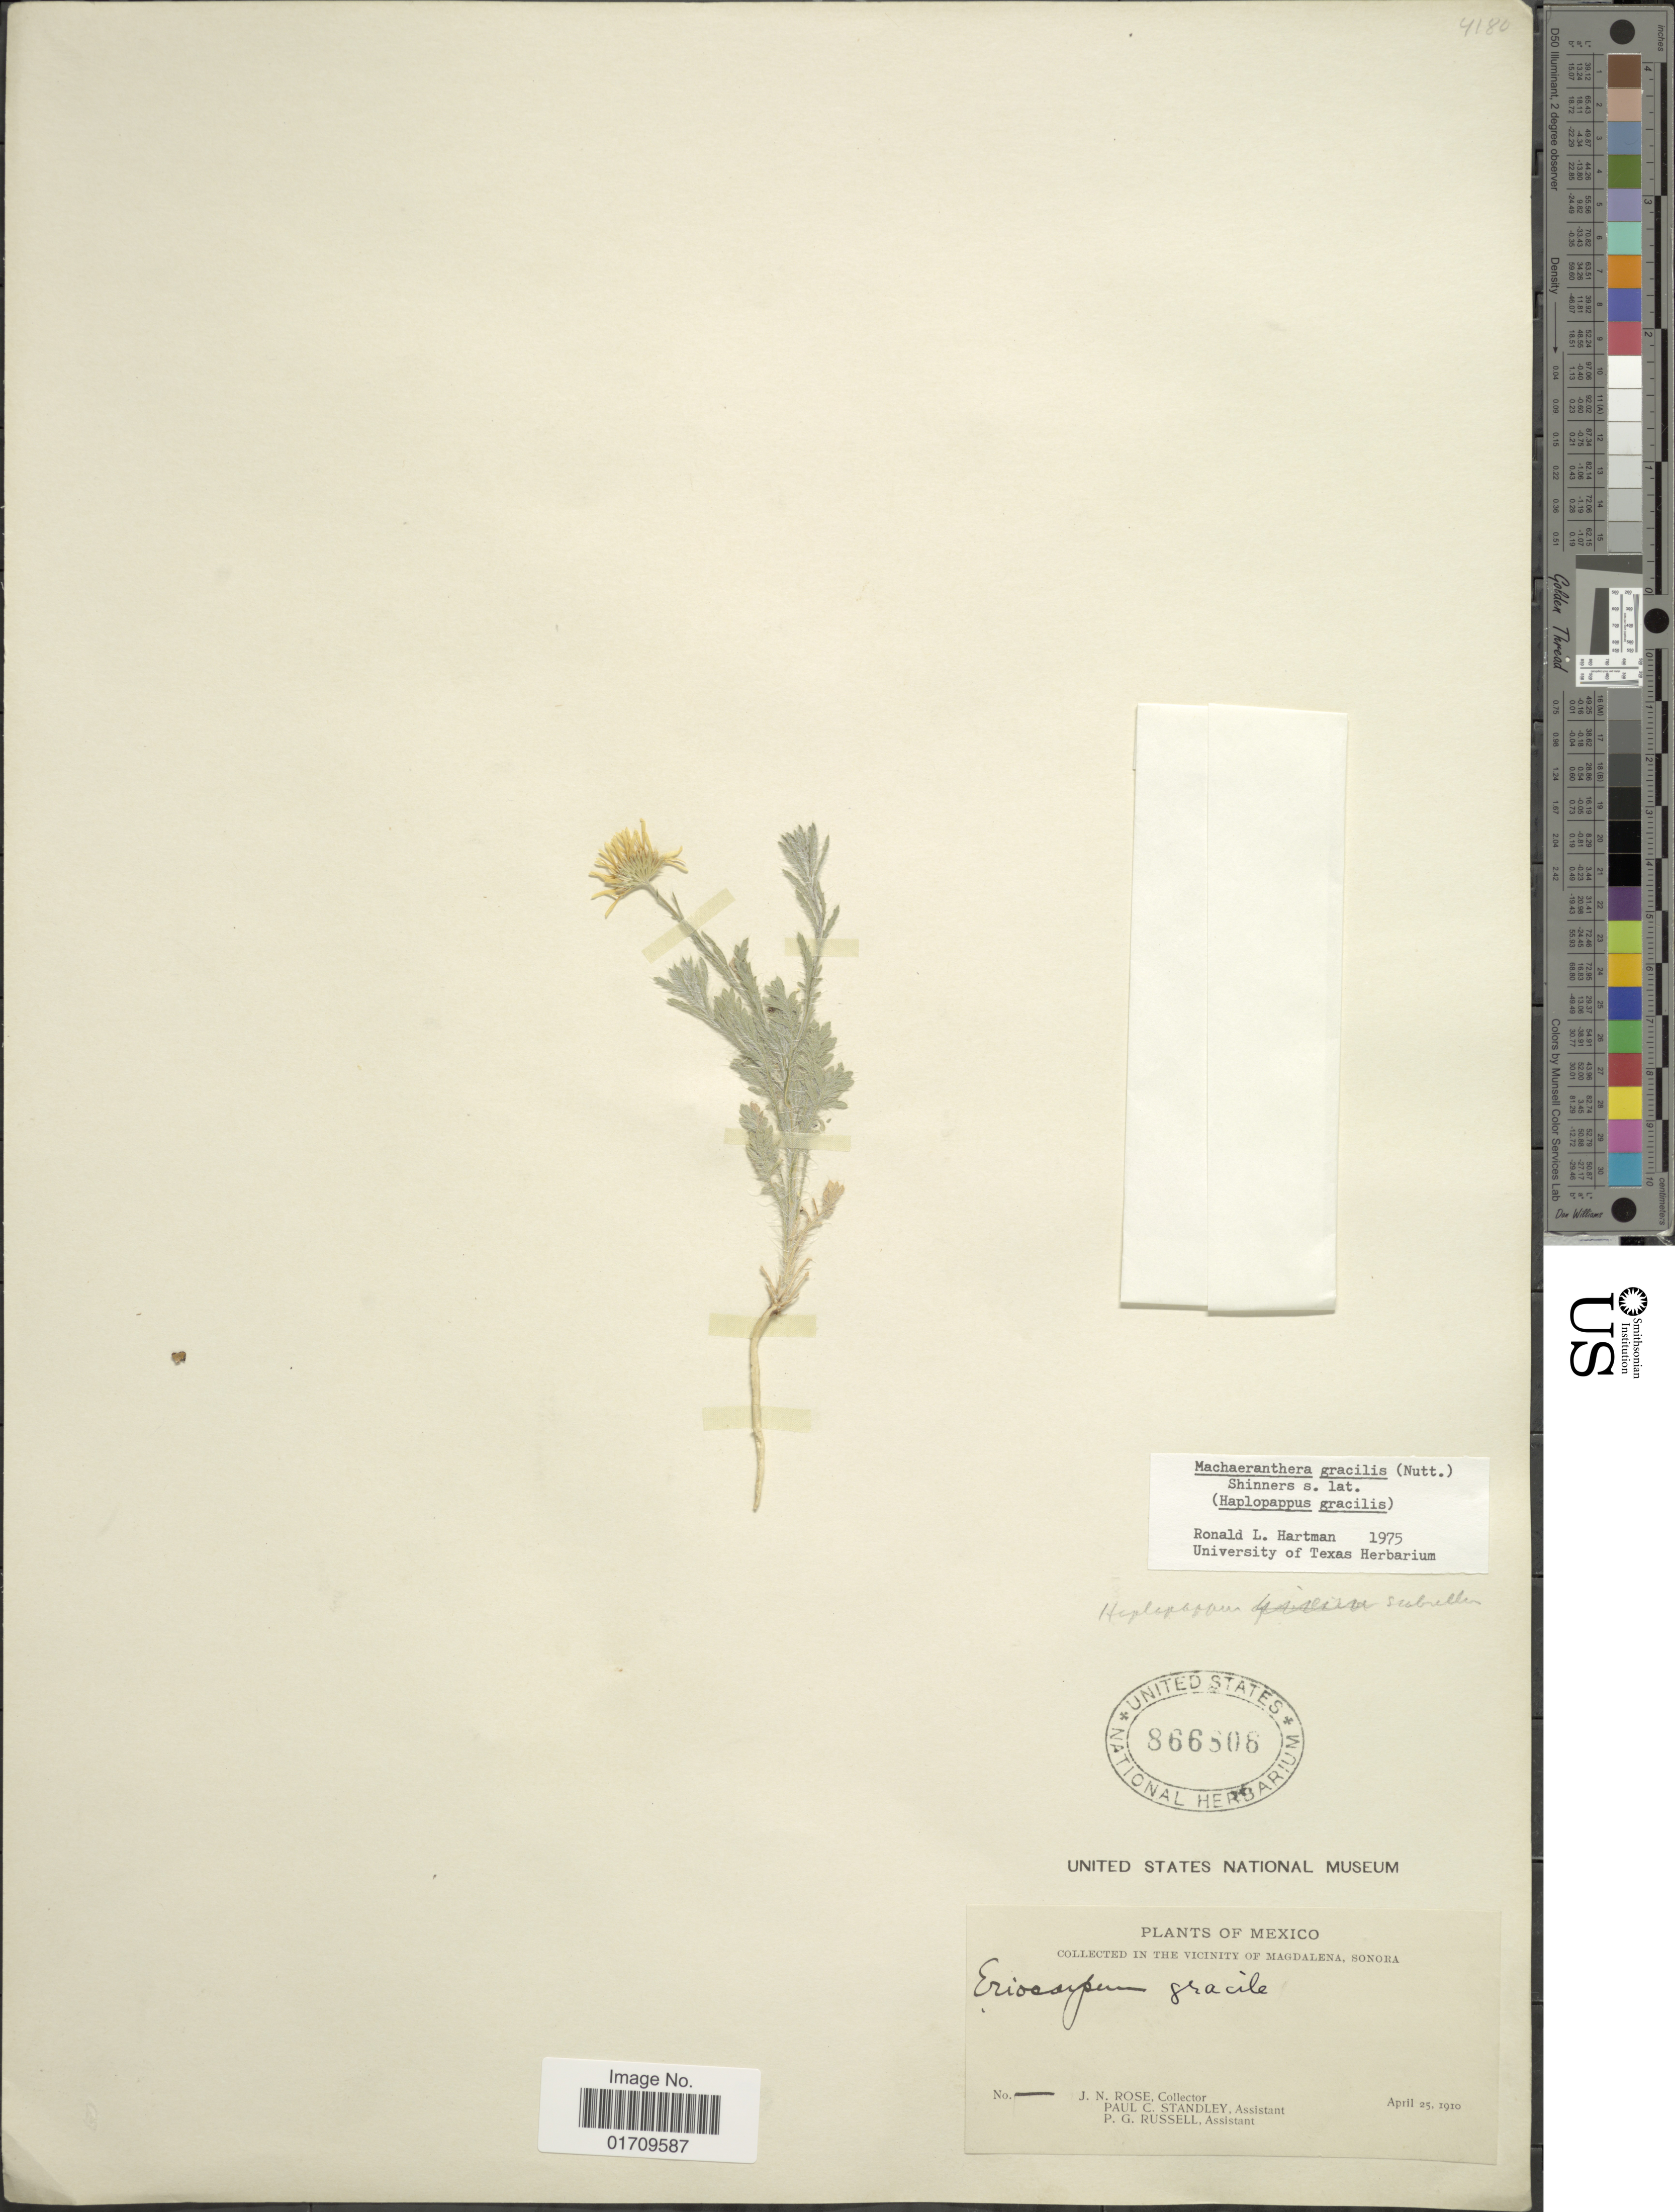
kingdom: Plantae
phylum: Tracheophyta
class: Magnoliopsida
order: Asterales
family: Asteraceae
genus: Machaeranthera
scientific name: Machaeranthera gracilis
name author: (Nutt.) Shinners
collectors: J. N. Rose, P. C. Standley & P. G. Russell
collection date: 1910-04-25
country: Mexico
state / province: Sonora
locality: Vicinity of Magdalena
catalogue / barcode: US 866808